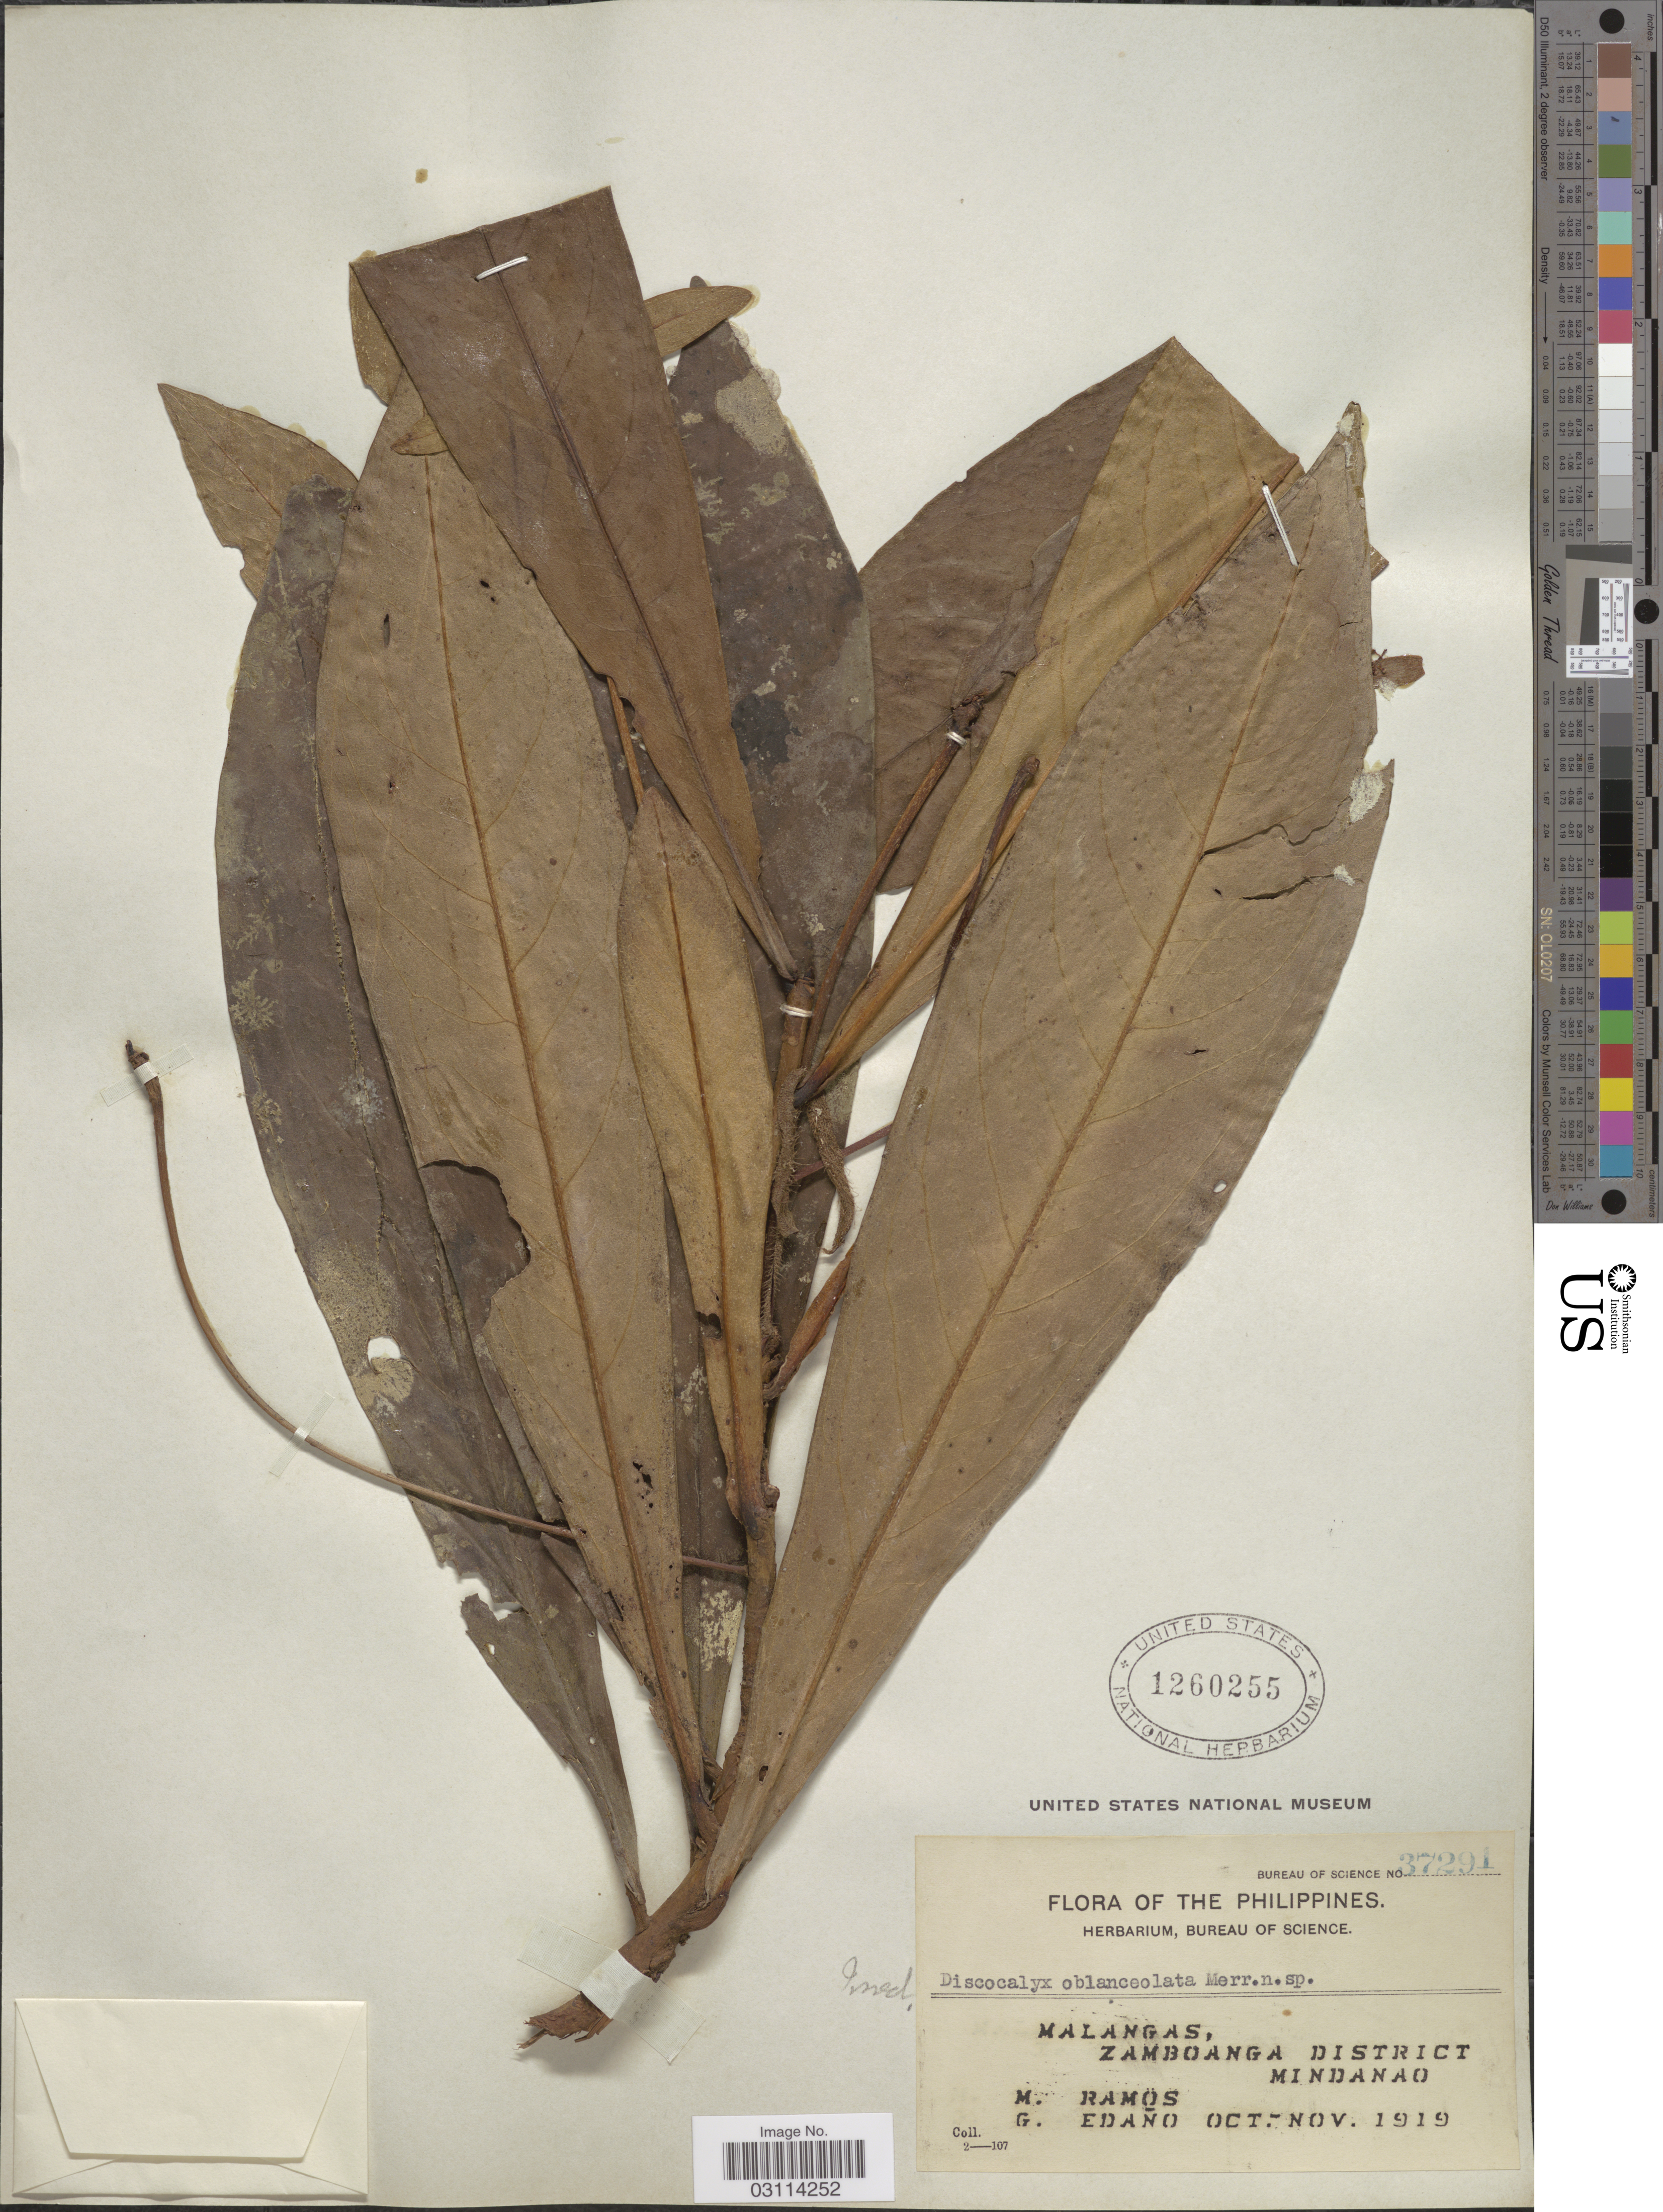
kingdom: Plantae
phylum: Tracheophyta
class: Magnoliopsida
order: Ericales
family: Primulaceae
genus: Discocalyx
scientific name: Discocalyx sp.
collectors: M. Ramos & G. Edaño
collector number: Bureau of Science 37291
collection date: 1919-10/1919-11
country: Philippines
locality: Malangas, Zamboanga District, Mindanao.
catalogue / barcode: US 1260255